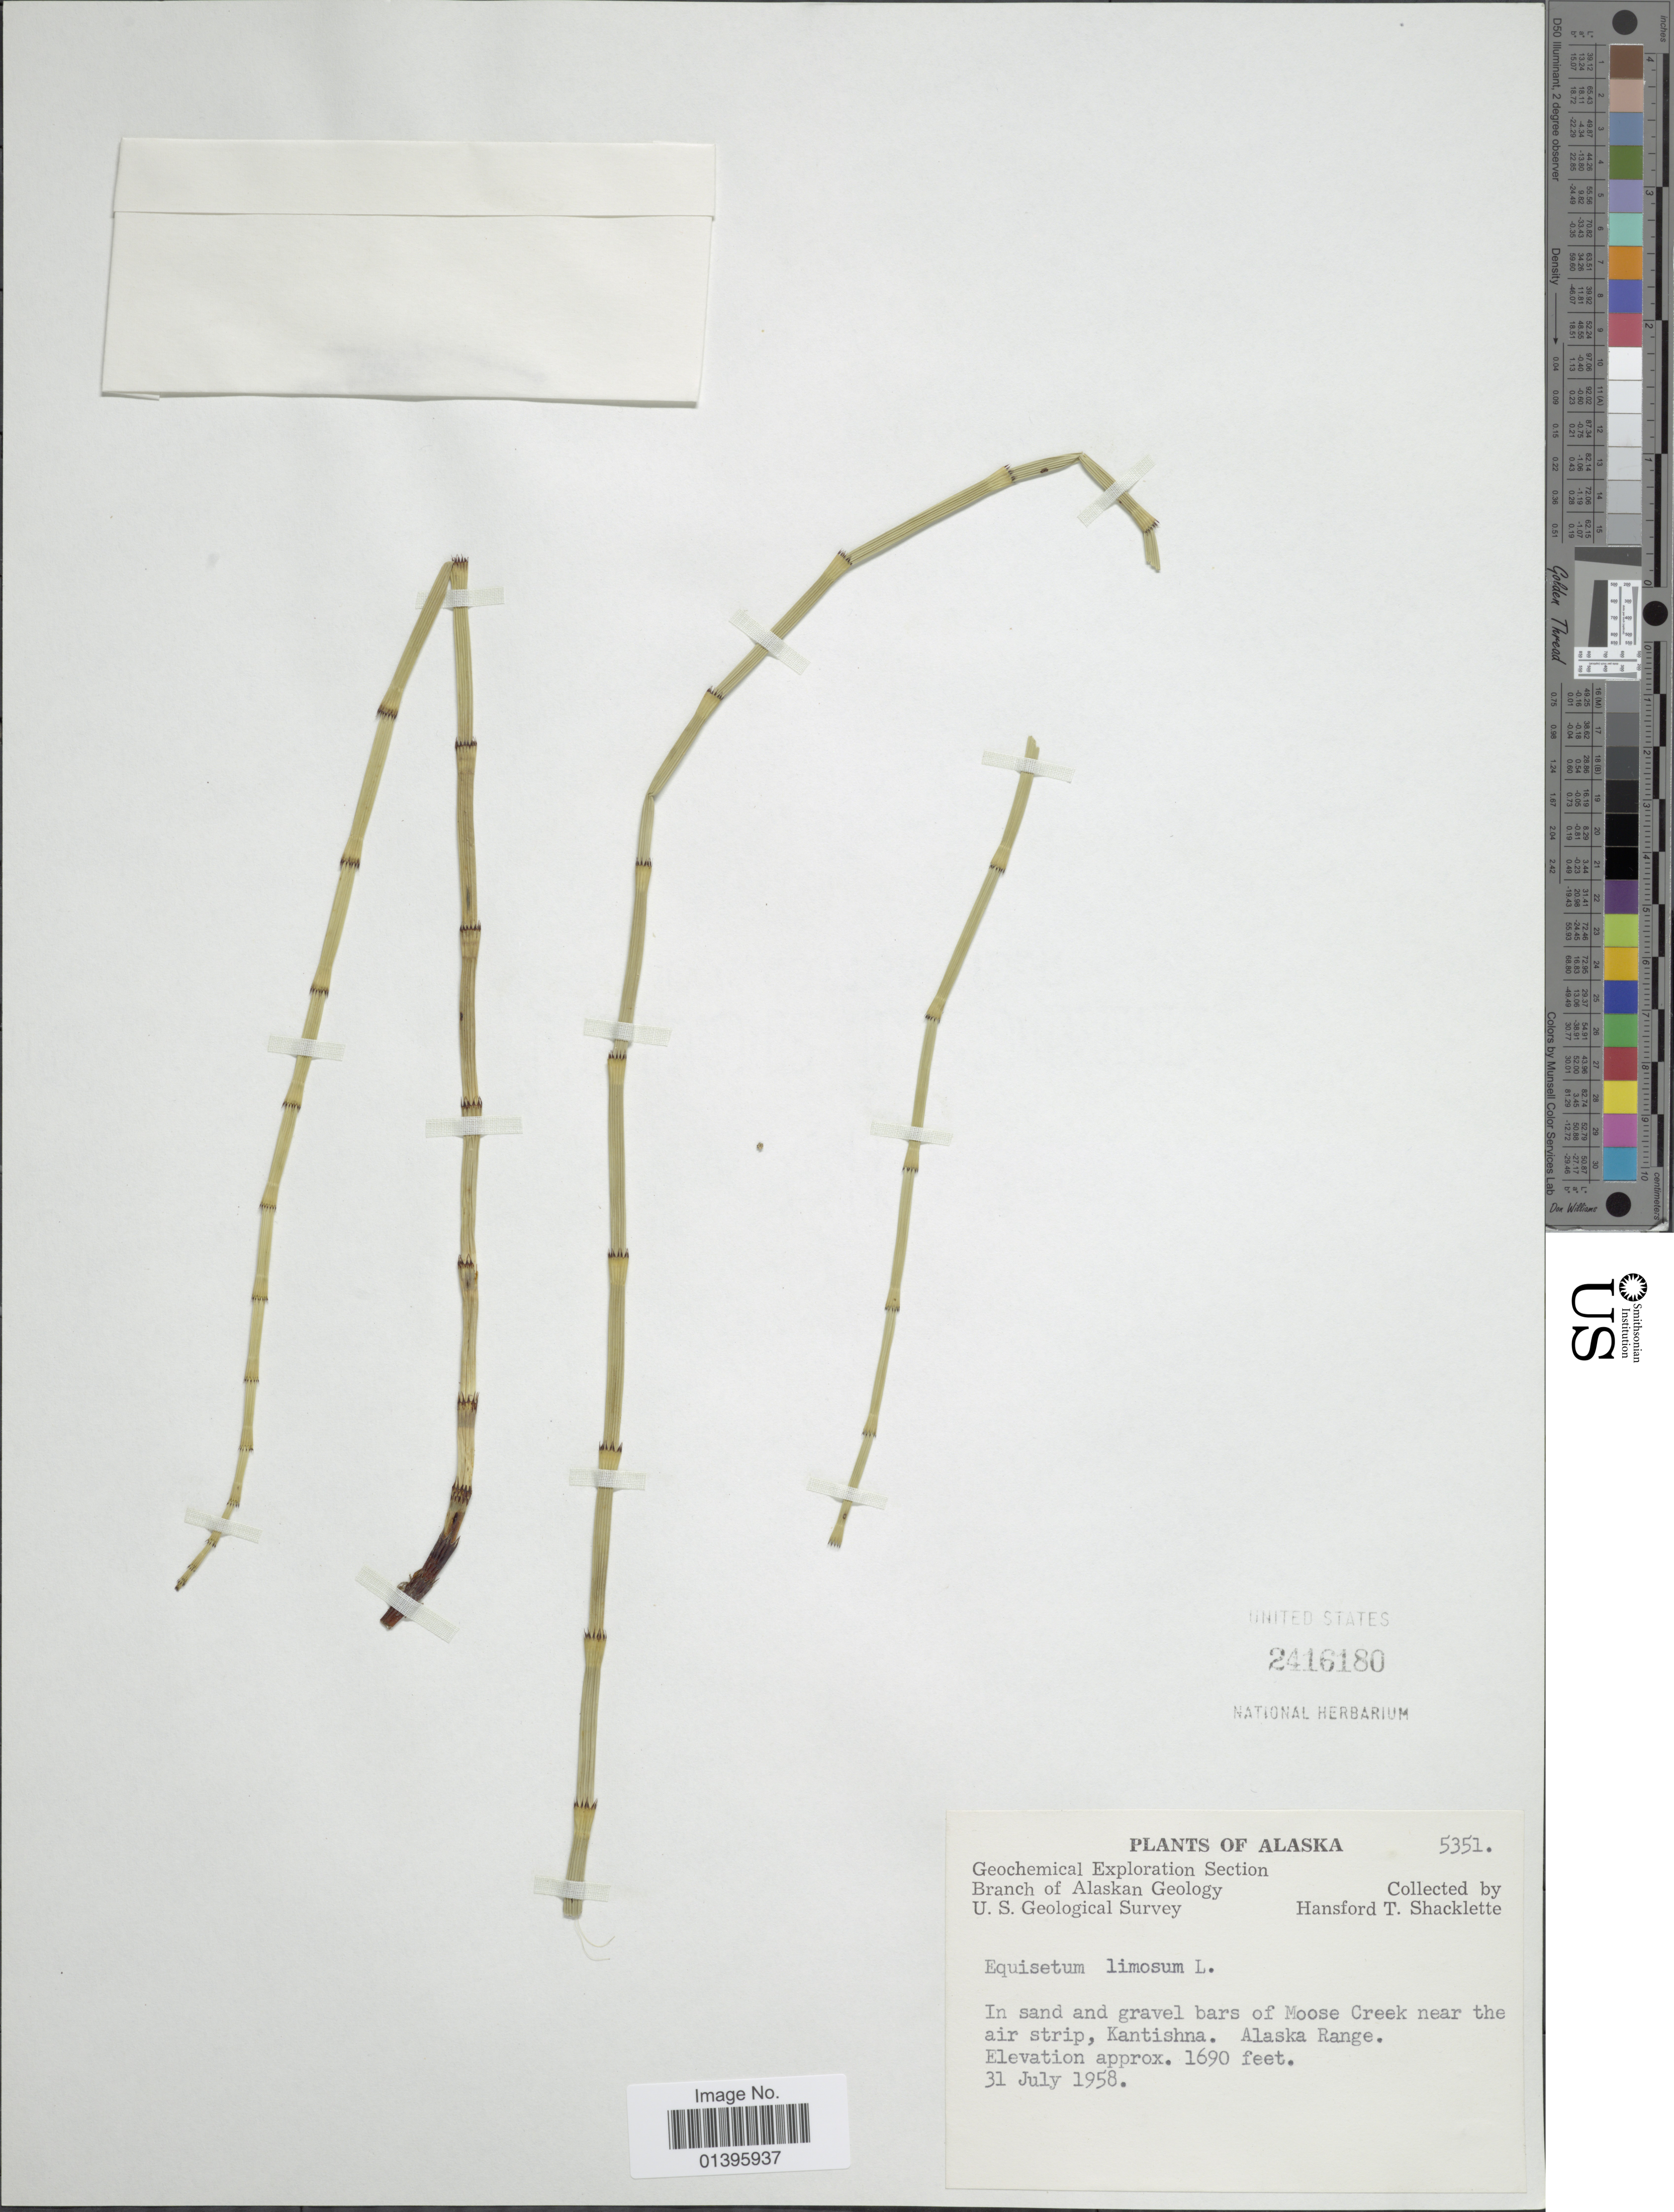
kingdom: Plantae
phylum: Tracheophyta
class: Polypodiopsida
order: Equisetales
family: Equisetaceae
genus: Equisetum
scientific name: Equisetum fluviatile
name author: L.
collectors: H. Shacklette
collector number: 5351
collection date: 1958-07-31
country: United States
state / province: Alaska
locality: In sand and gravel bars of Moose Creek near the air strip, Kantishna. Alaska Range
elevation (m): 515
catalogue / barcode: US 2416180